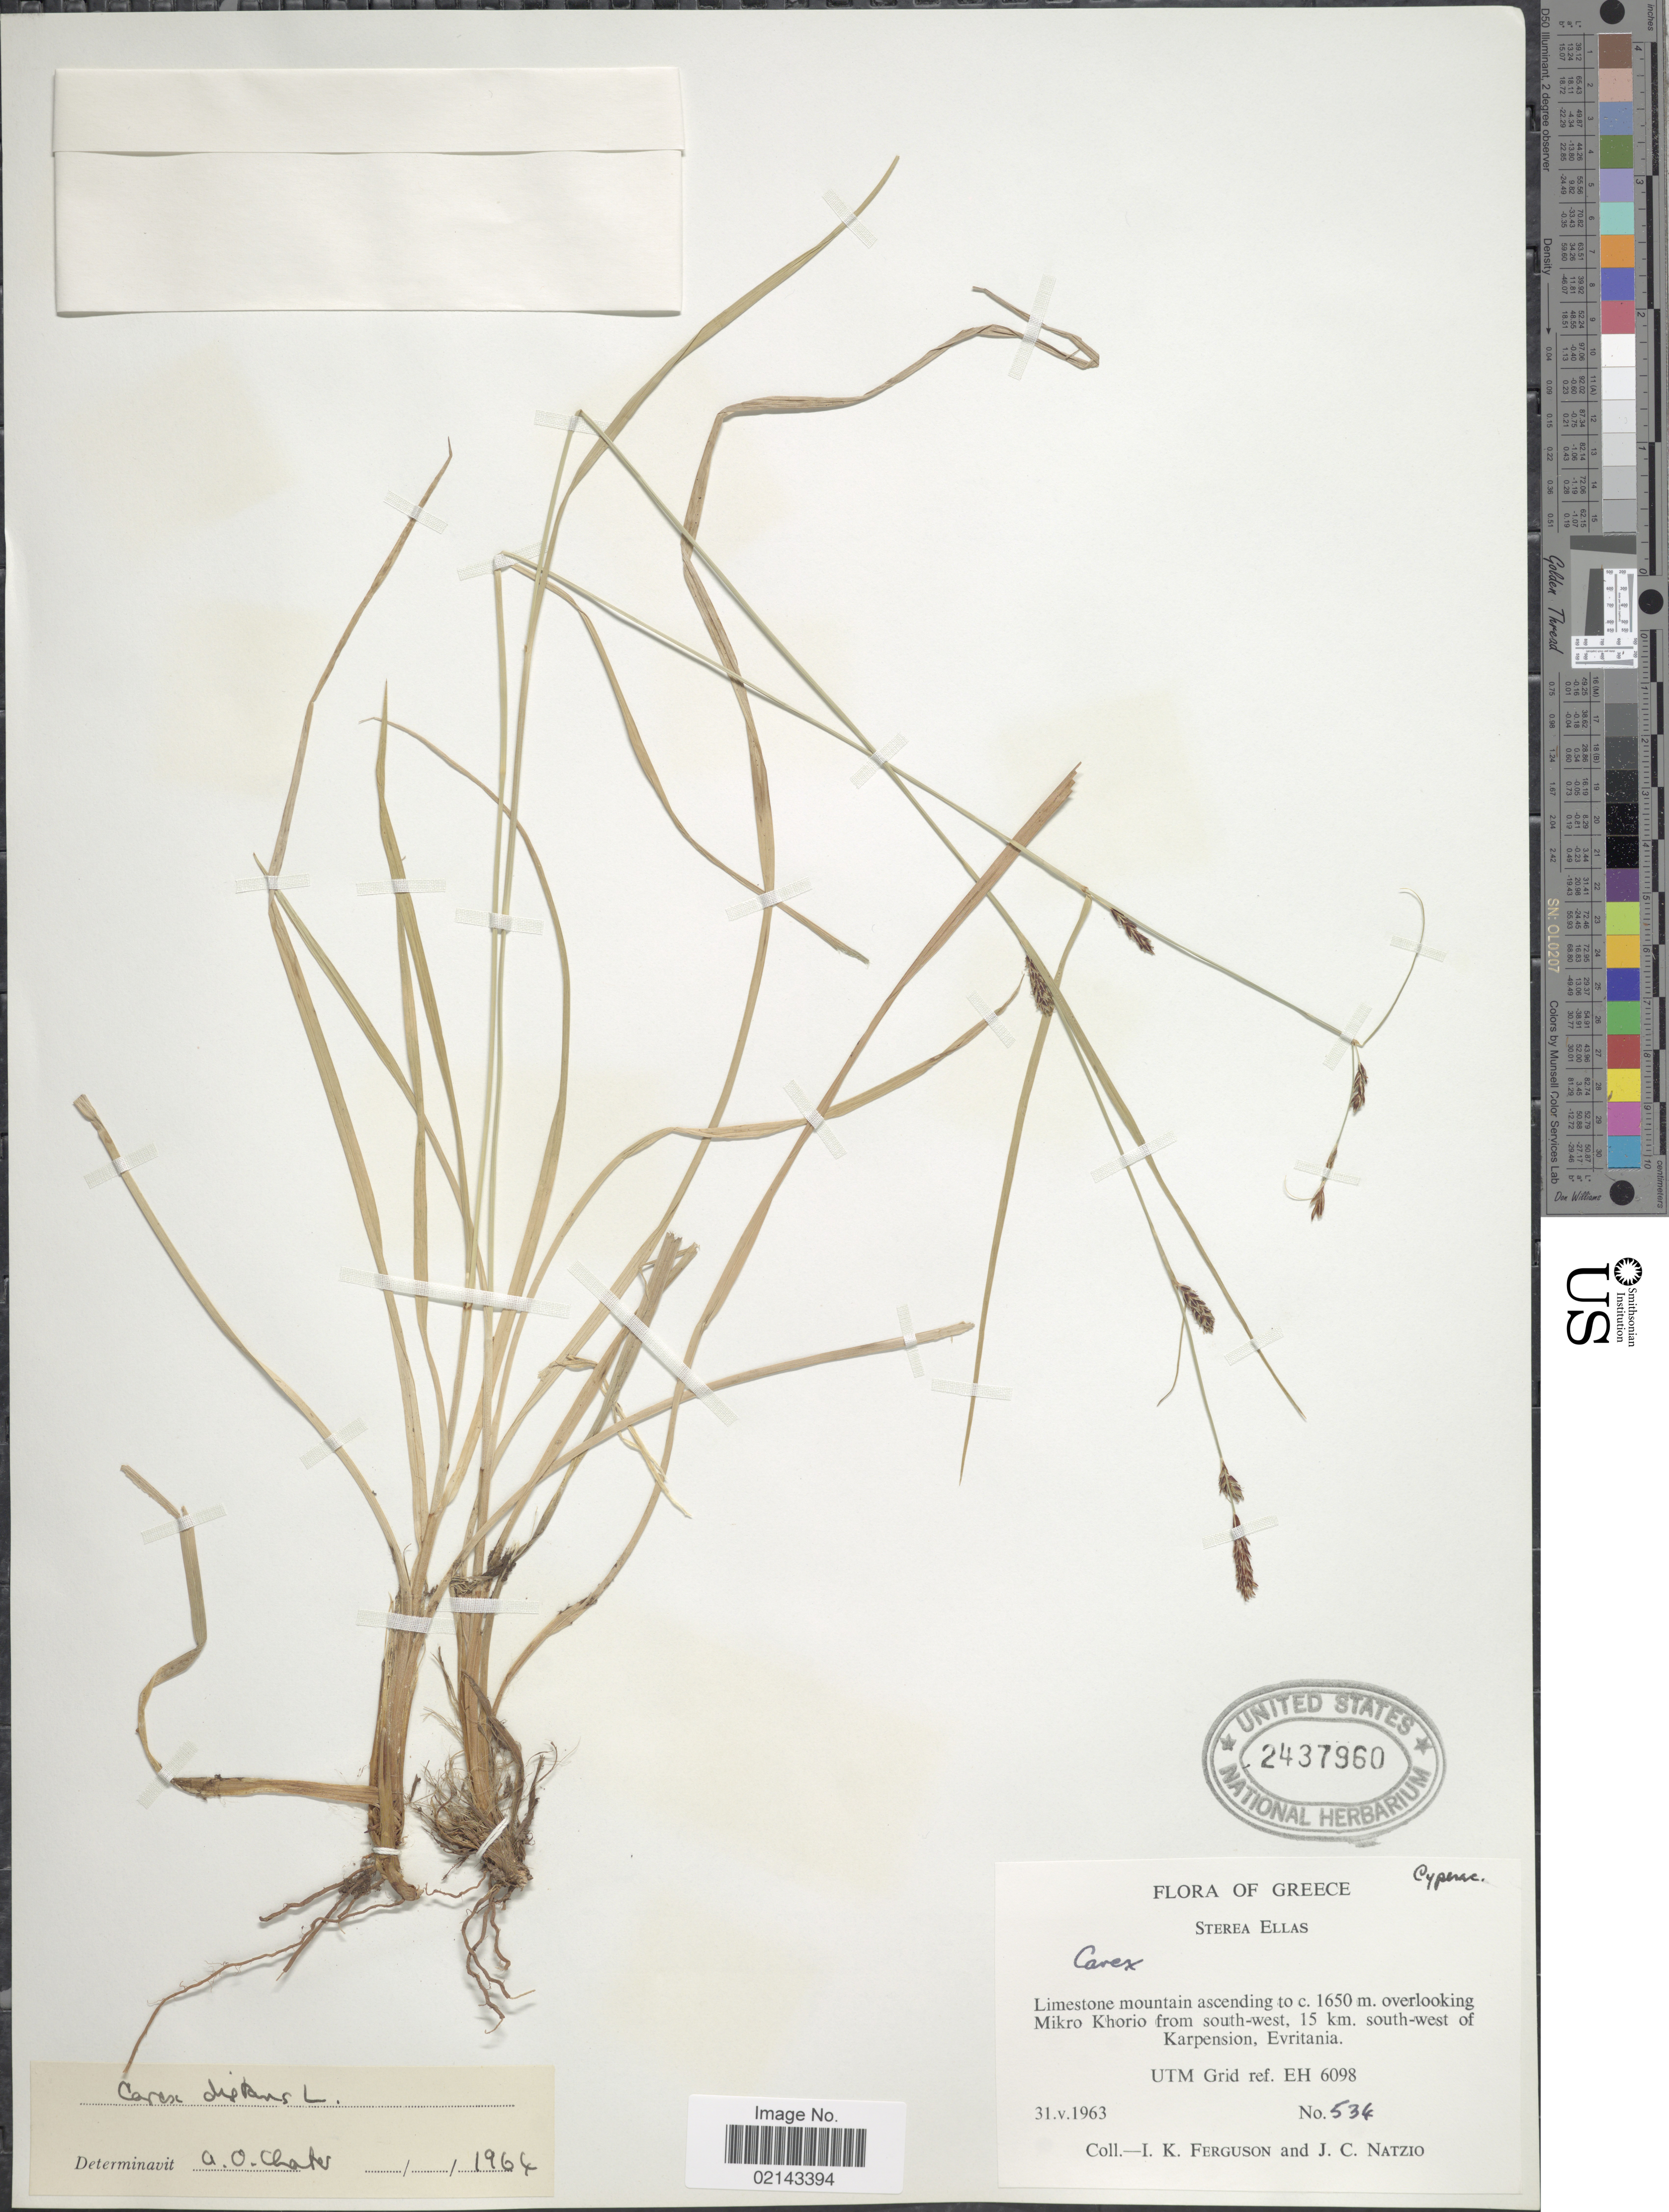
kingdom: Plantae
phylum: Tracheophyta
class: Liliopsida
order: Poales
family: Cyperaceae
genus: Carex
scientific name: Carex distans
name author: L.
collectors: I. K. Ferguson & J. Natzio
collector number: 534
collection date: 1963-05-31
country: Greece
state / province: Central Greece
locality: Limestone mountain ascending overlooking Mikro Khorio from south-west, 15 km south-west of Karpension, Evritania UTM Grid ref. EH 6098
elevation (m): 1650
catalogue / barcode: US 2437960